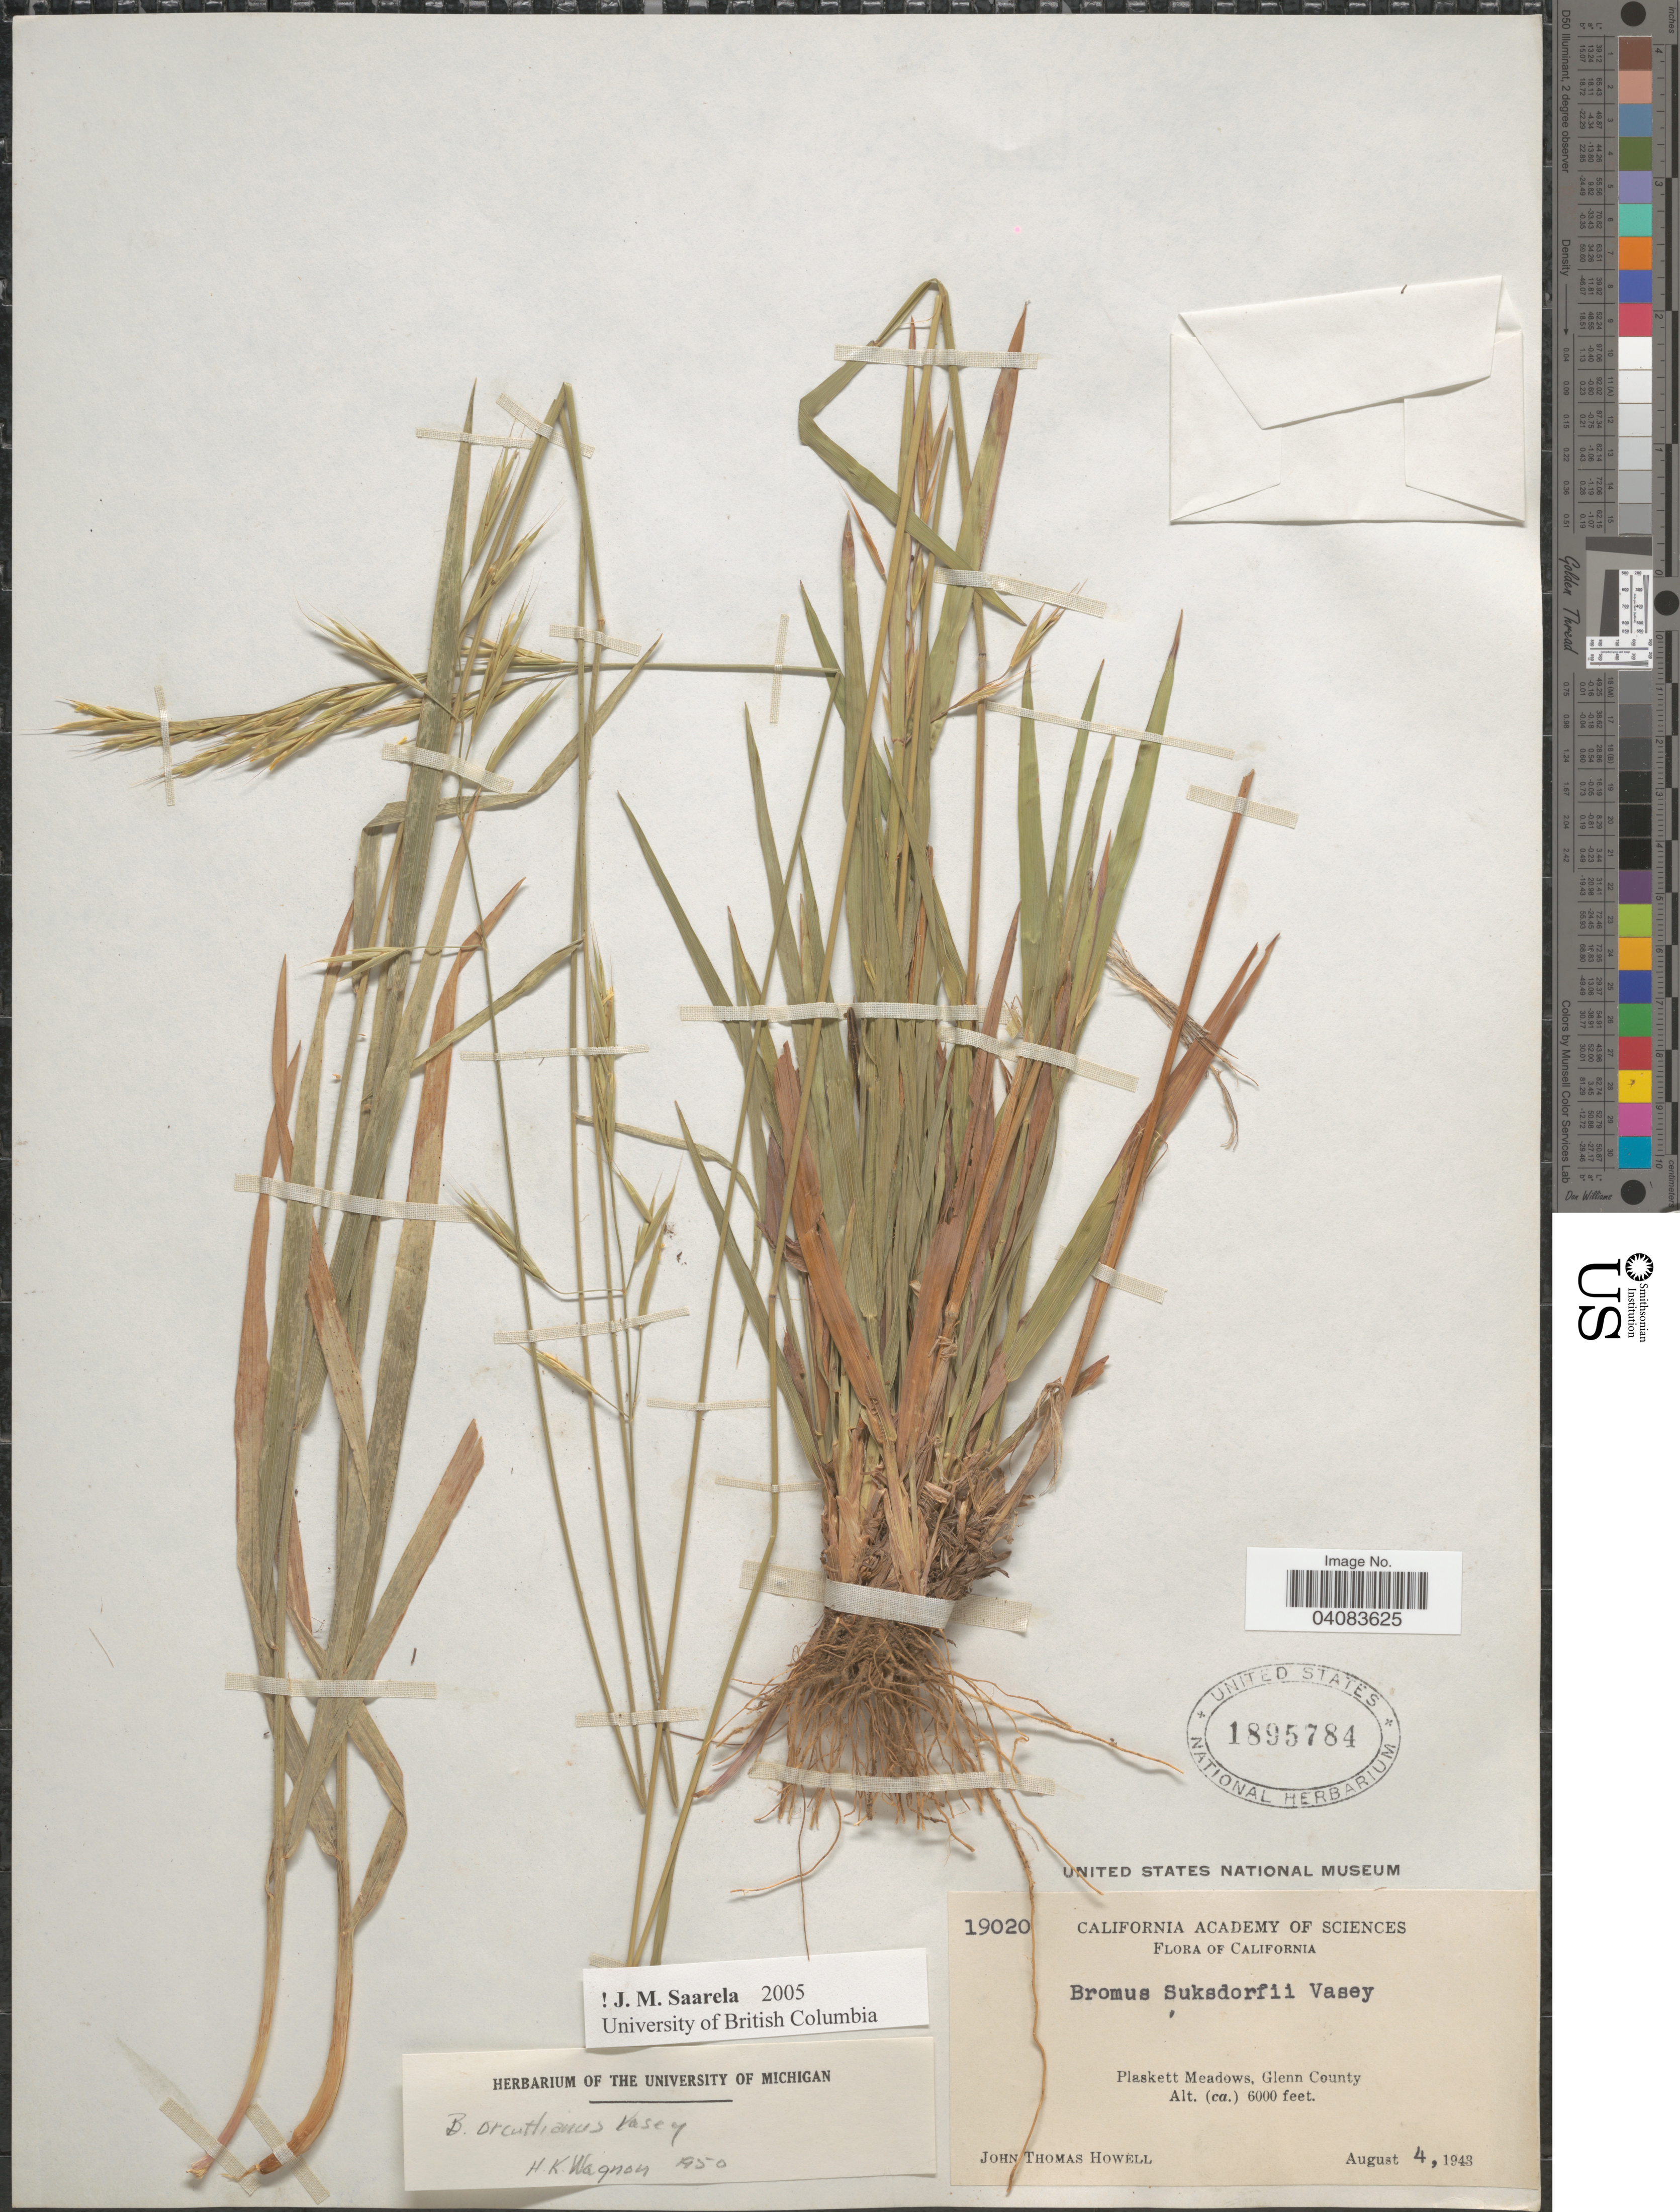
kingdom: Plantae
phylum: Tracheophyta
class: Liliopsida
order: Poales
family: Poaceae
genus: Bromus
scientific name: Bromus orcuttianus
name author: Vasey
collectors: J. T. Howell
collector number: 19020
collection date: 1943-08-04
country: United States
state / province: California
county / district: Glenn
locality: Plaskett Meadows, Glenn County.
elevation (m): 1829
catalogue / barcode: US 1895784